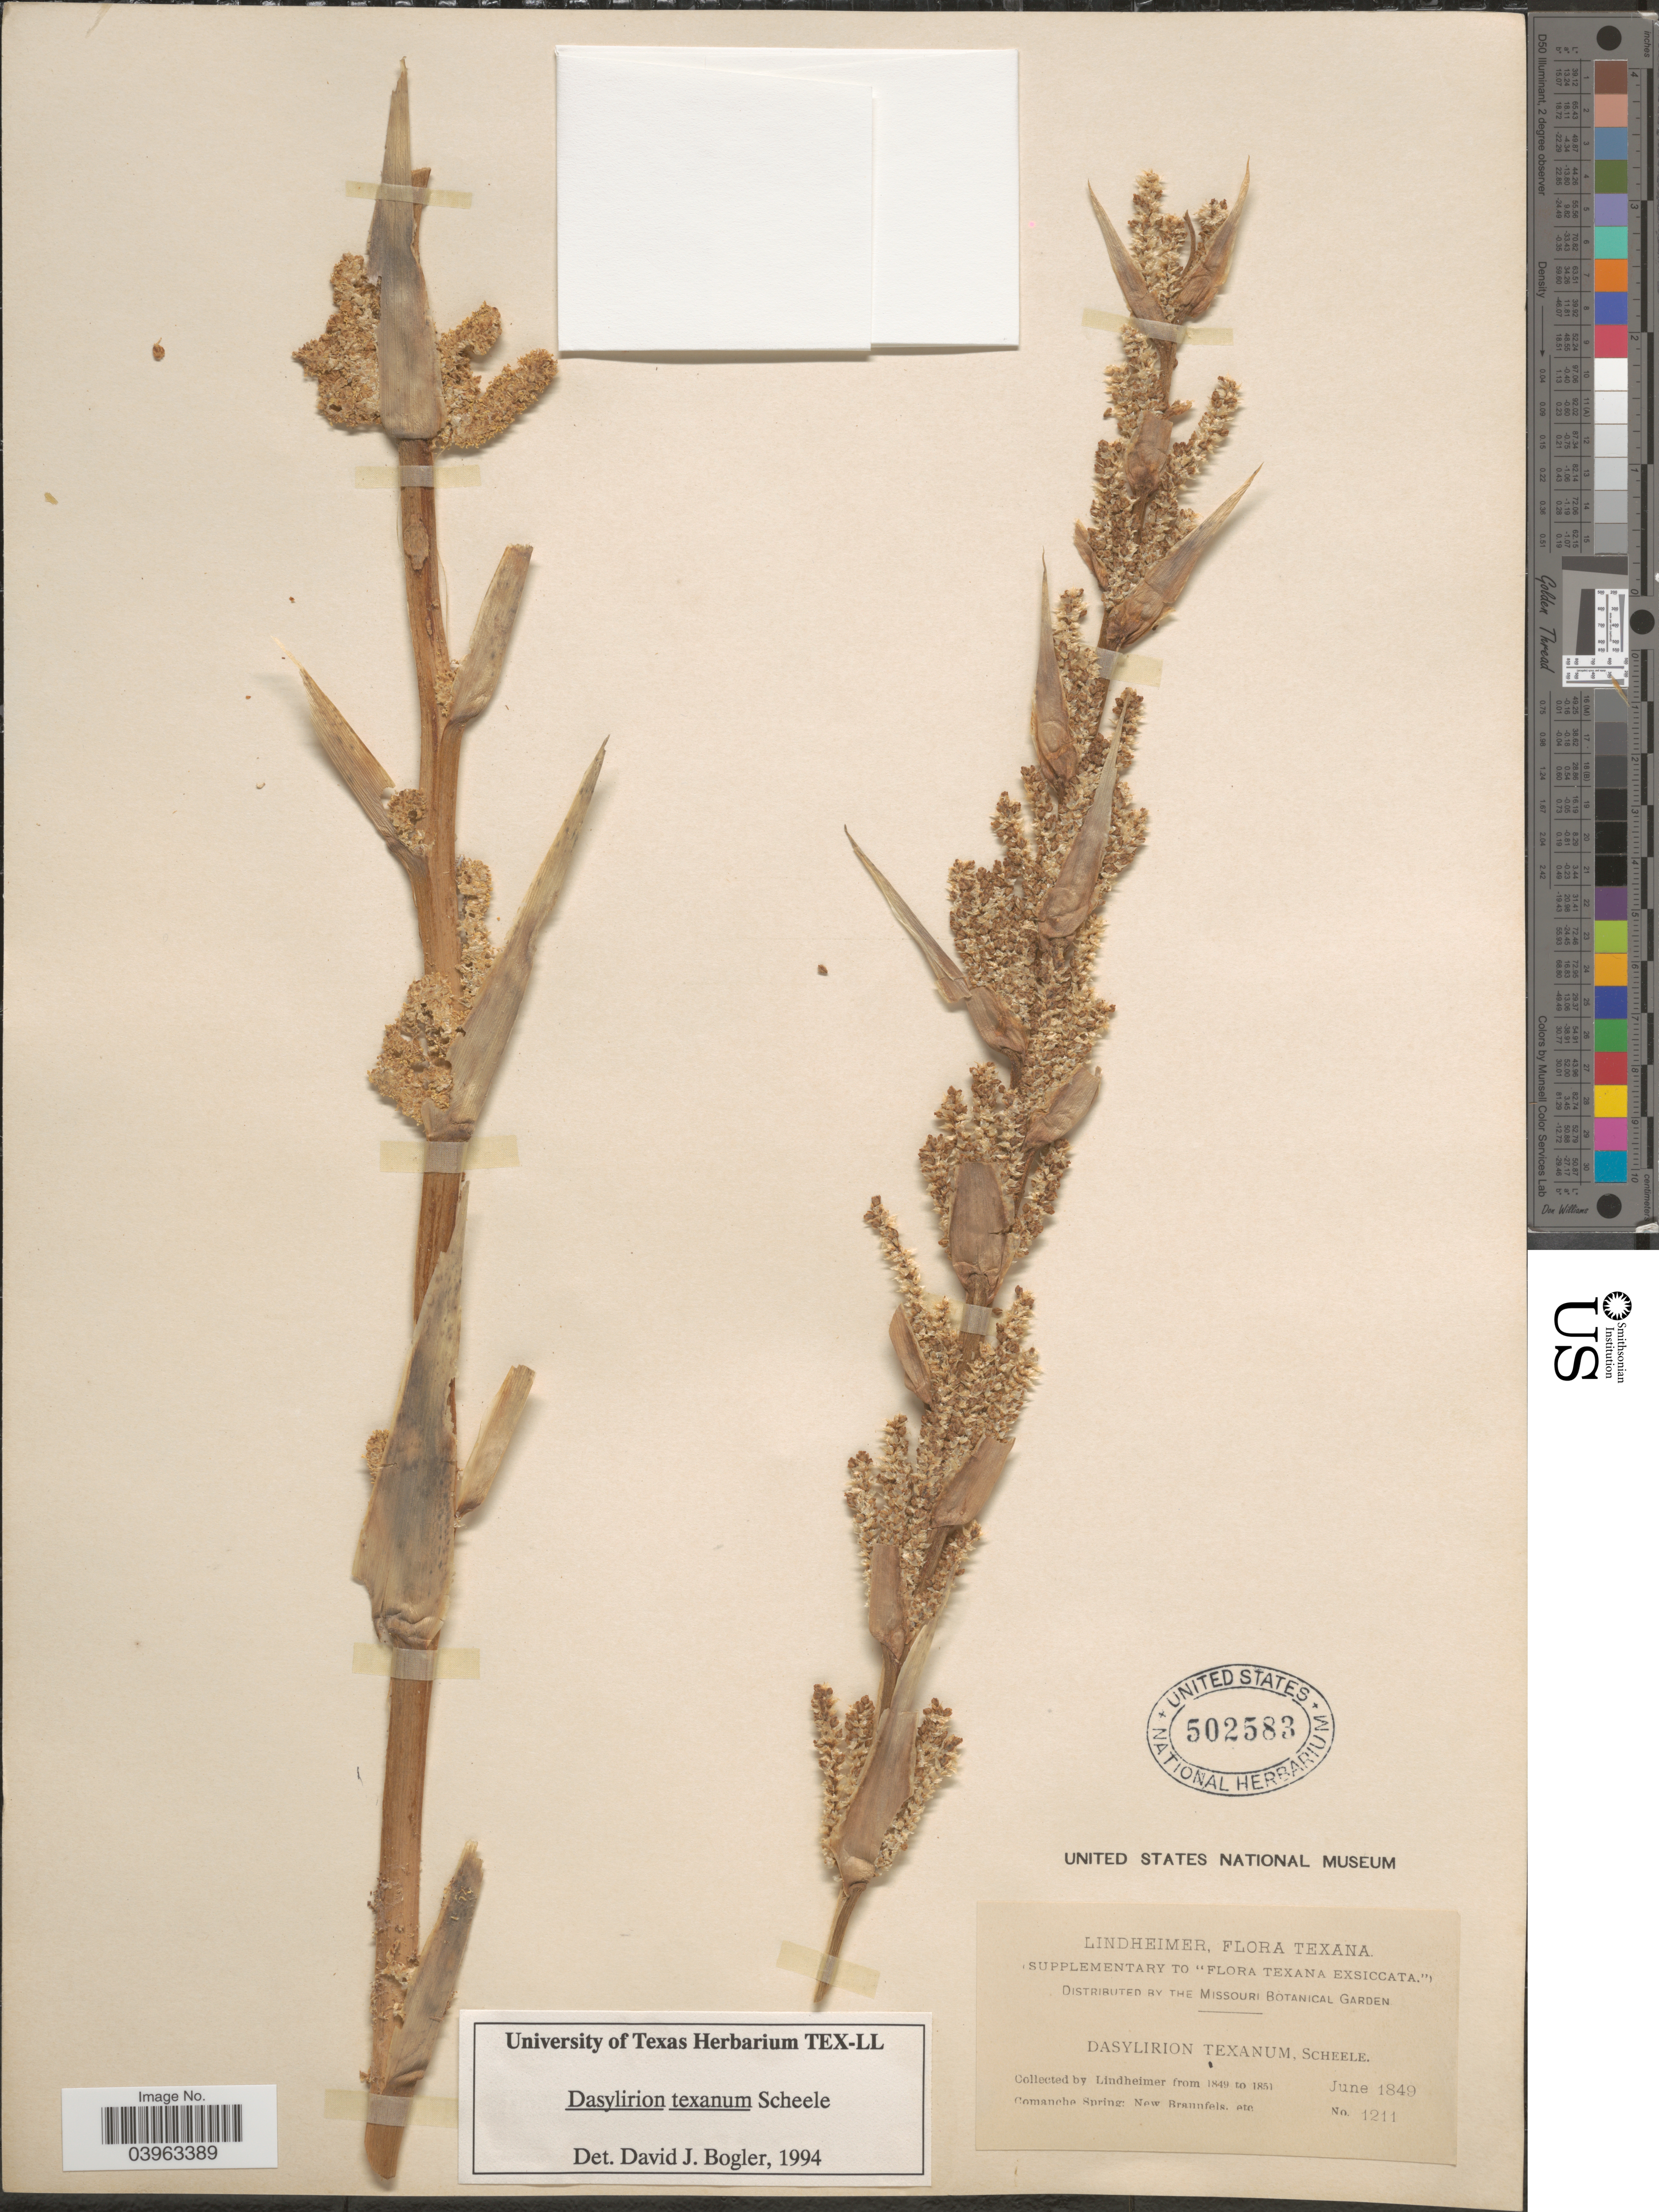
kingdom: Plantae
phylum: Tracheophyta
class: Liliopsida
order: Asparagales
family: Asparagaceae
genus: Dasylirion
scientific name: Dasylirion texanum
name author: Scheele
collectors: -. Lindheimer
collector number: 1211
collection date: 1849-06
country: United States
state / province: Texas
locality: Comanche Spring: New Braunfels.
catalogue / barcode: US 502583